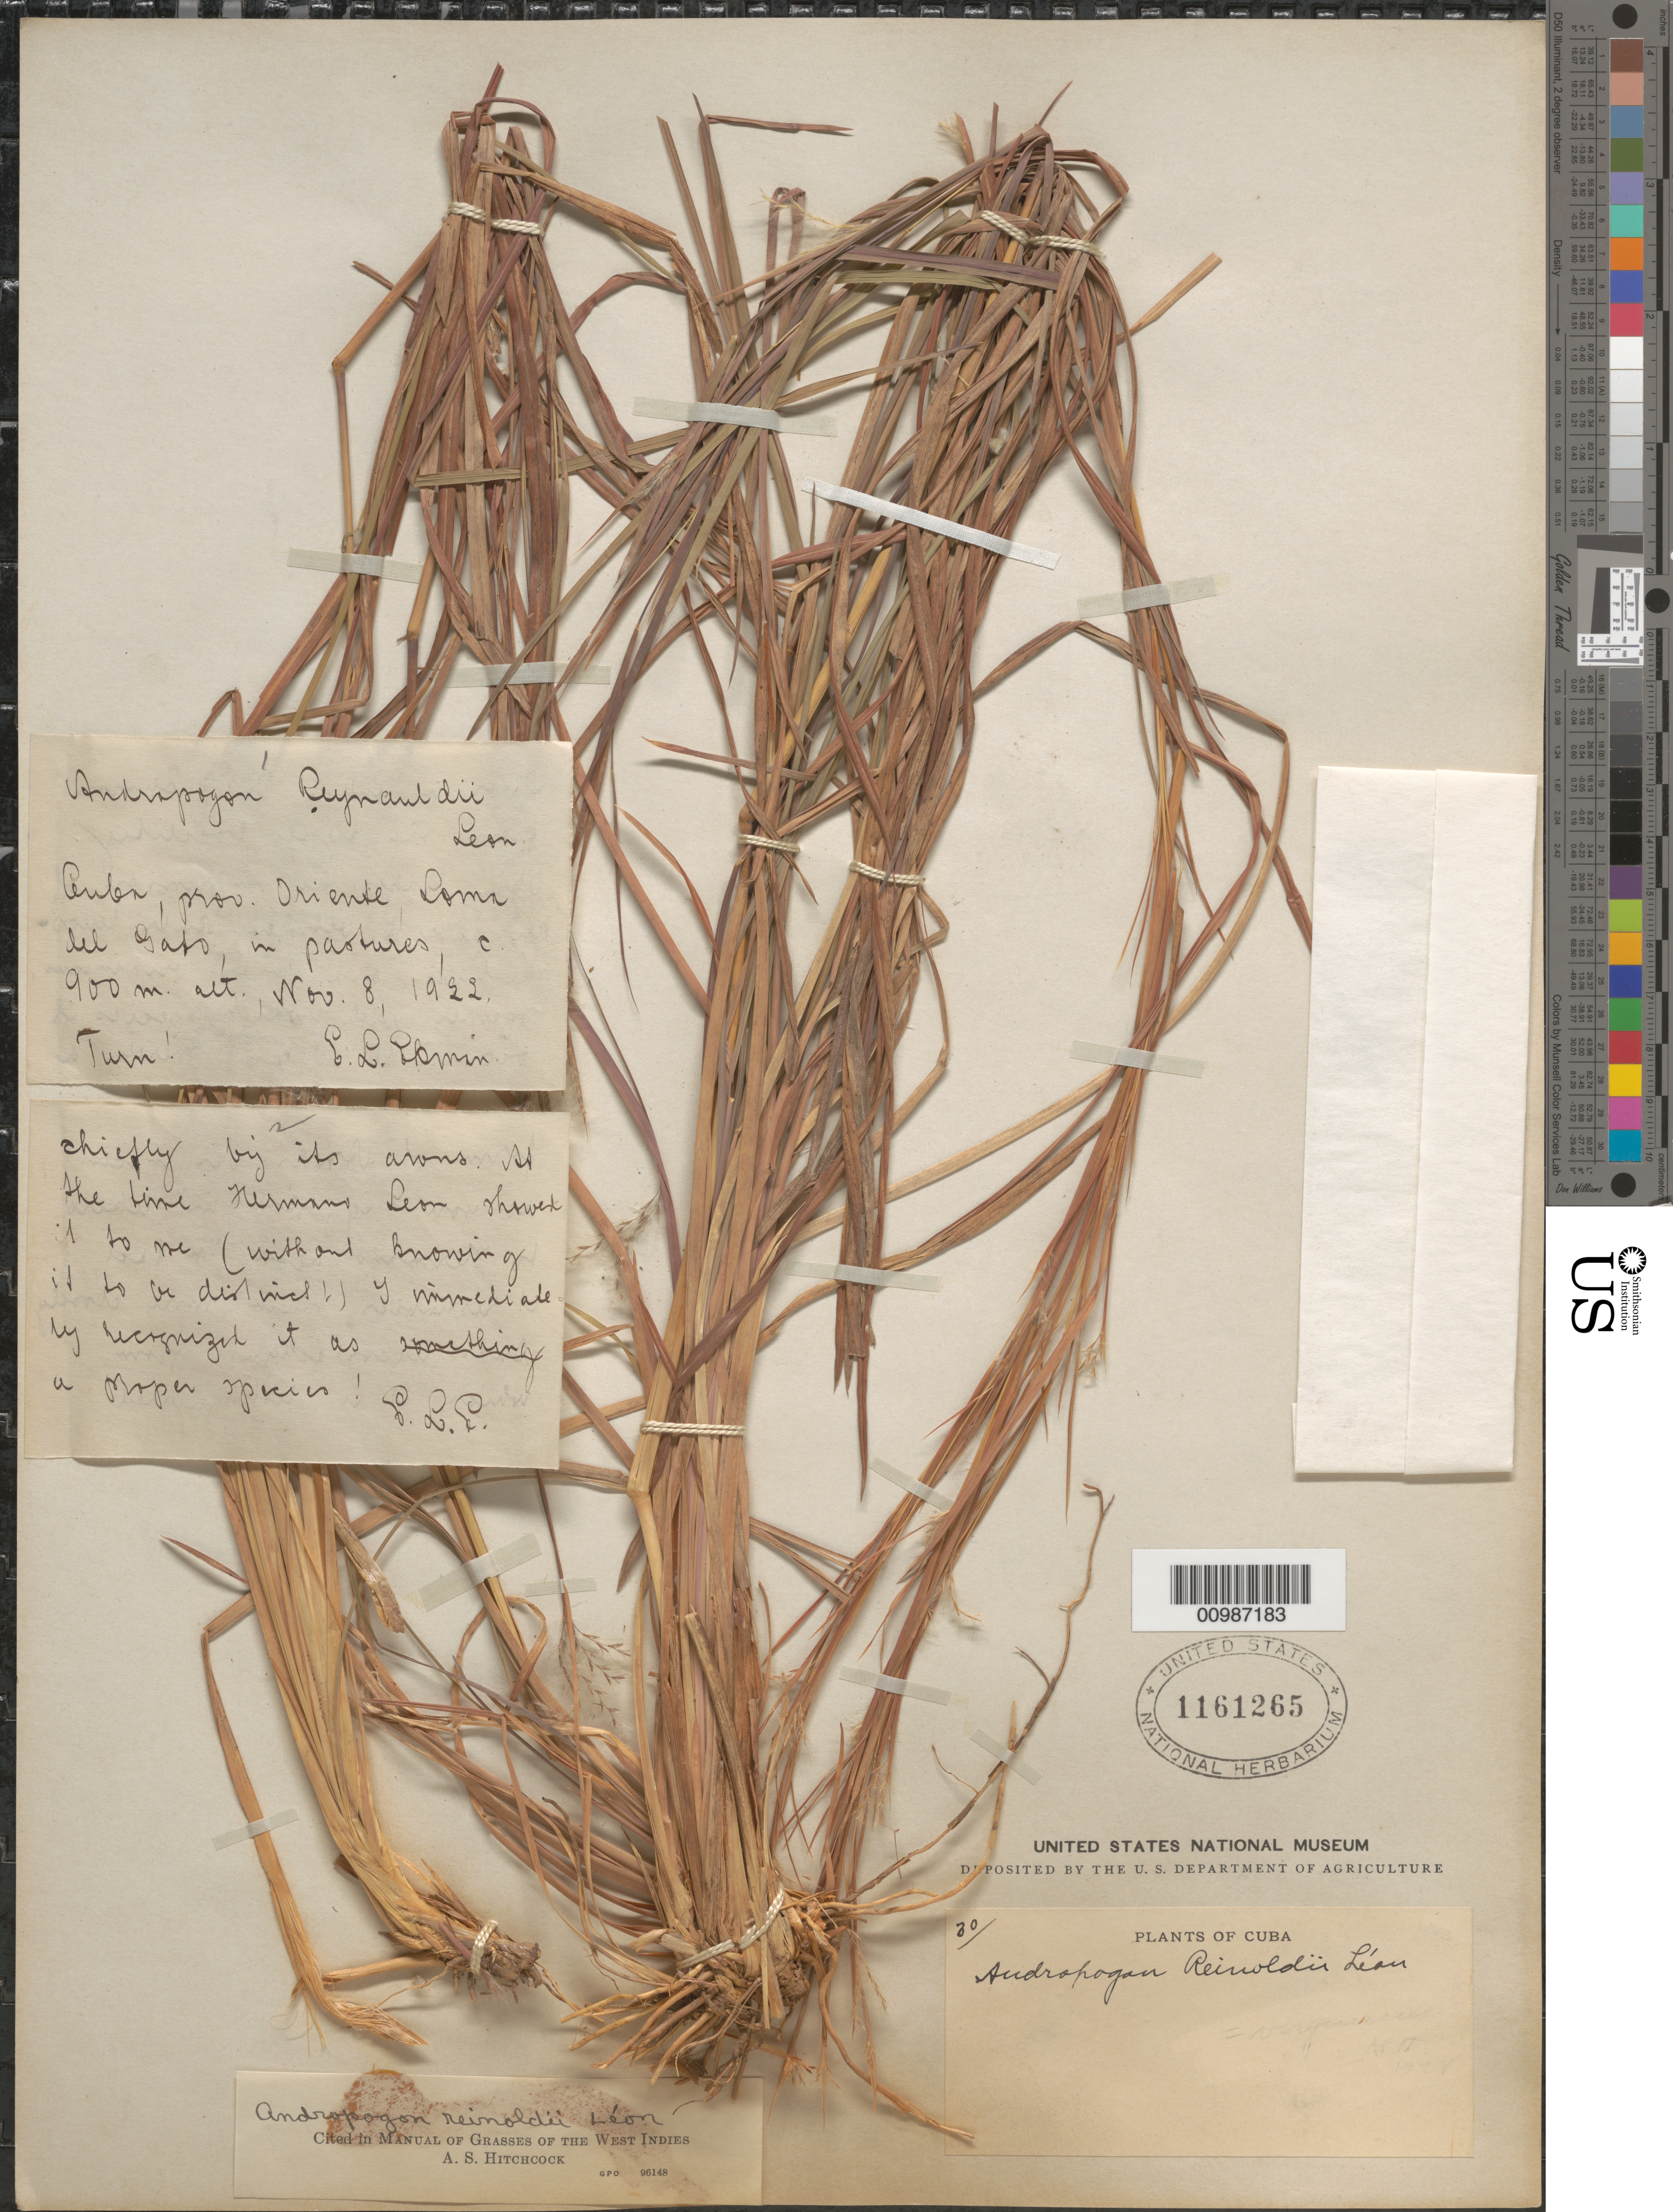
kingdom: Plantae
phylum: Tracheophyta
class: Liliopsida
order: Poales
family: Poaceae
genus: Andropogon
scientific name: Andropogon reinoldii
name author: León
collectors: E. L. Ekman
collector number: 30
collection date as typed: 08 Nov 1922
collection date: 1922-11-08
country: Cuba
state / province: Oriente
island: Cuba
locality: Loma del Gato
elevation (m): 900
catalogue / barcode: US 1161265